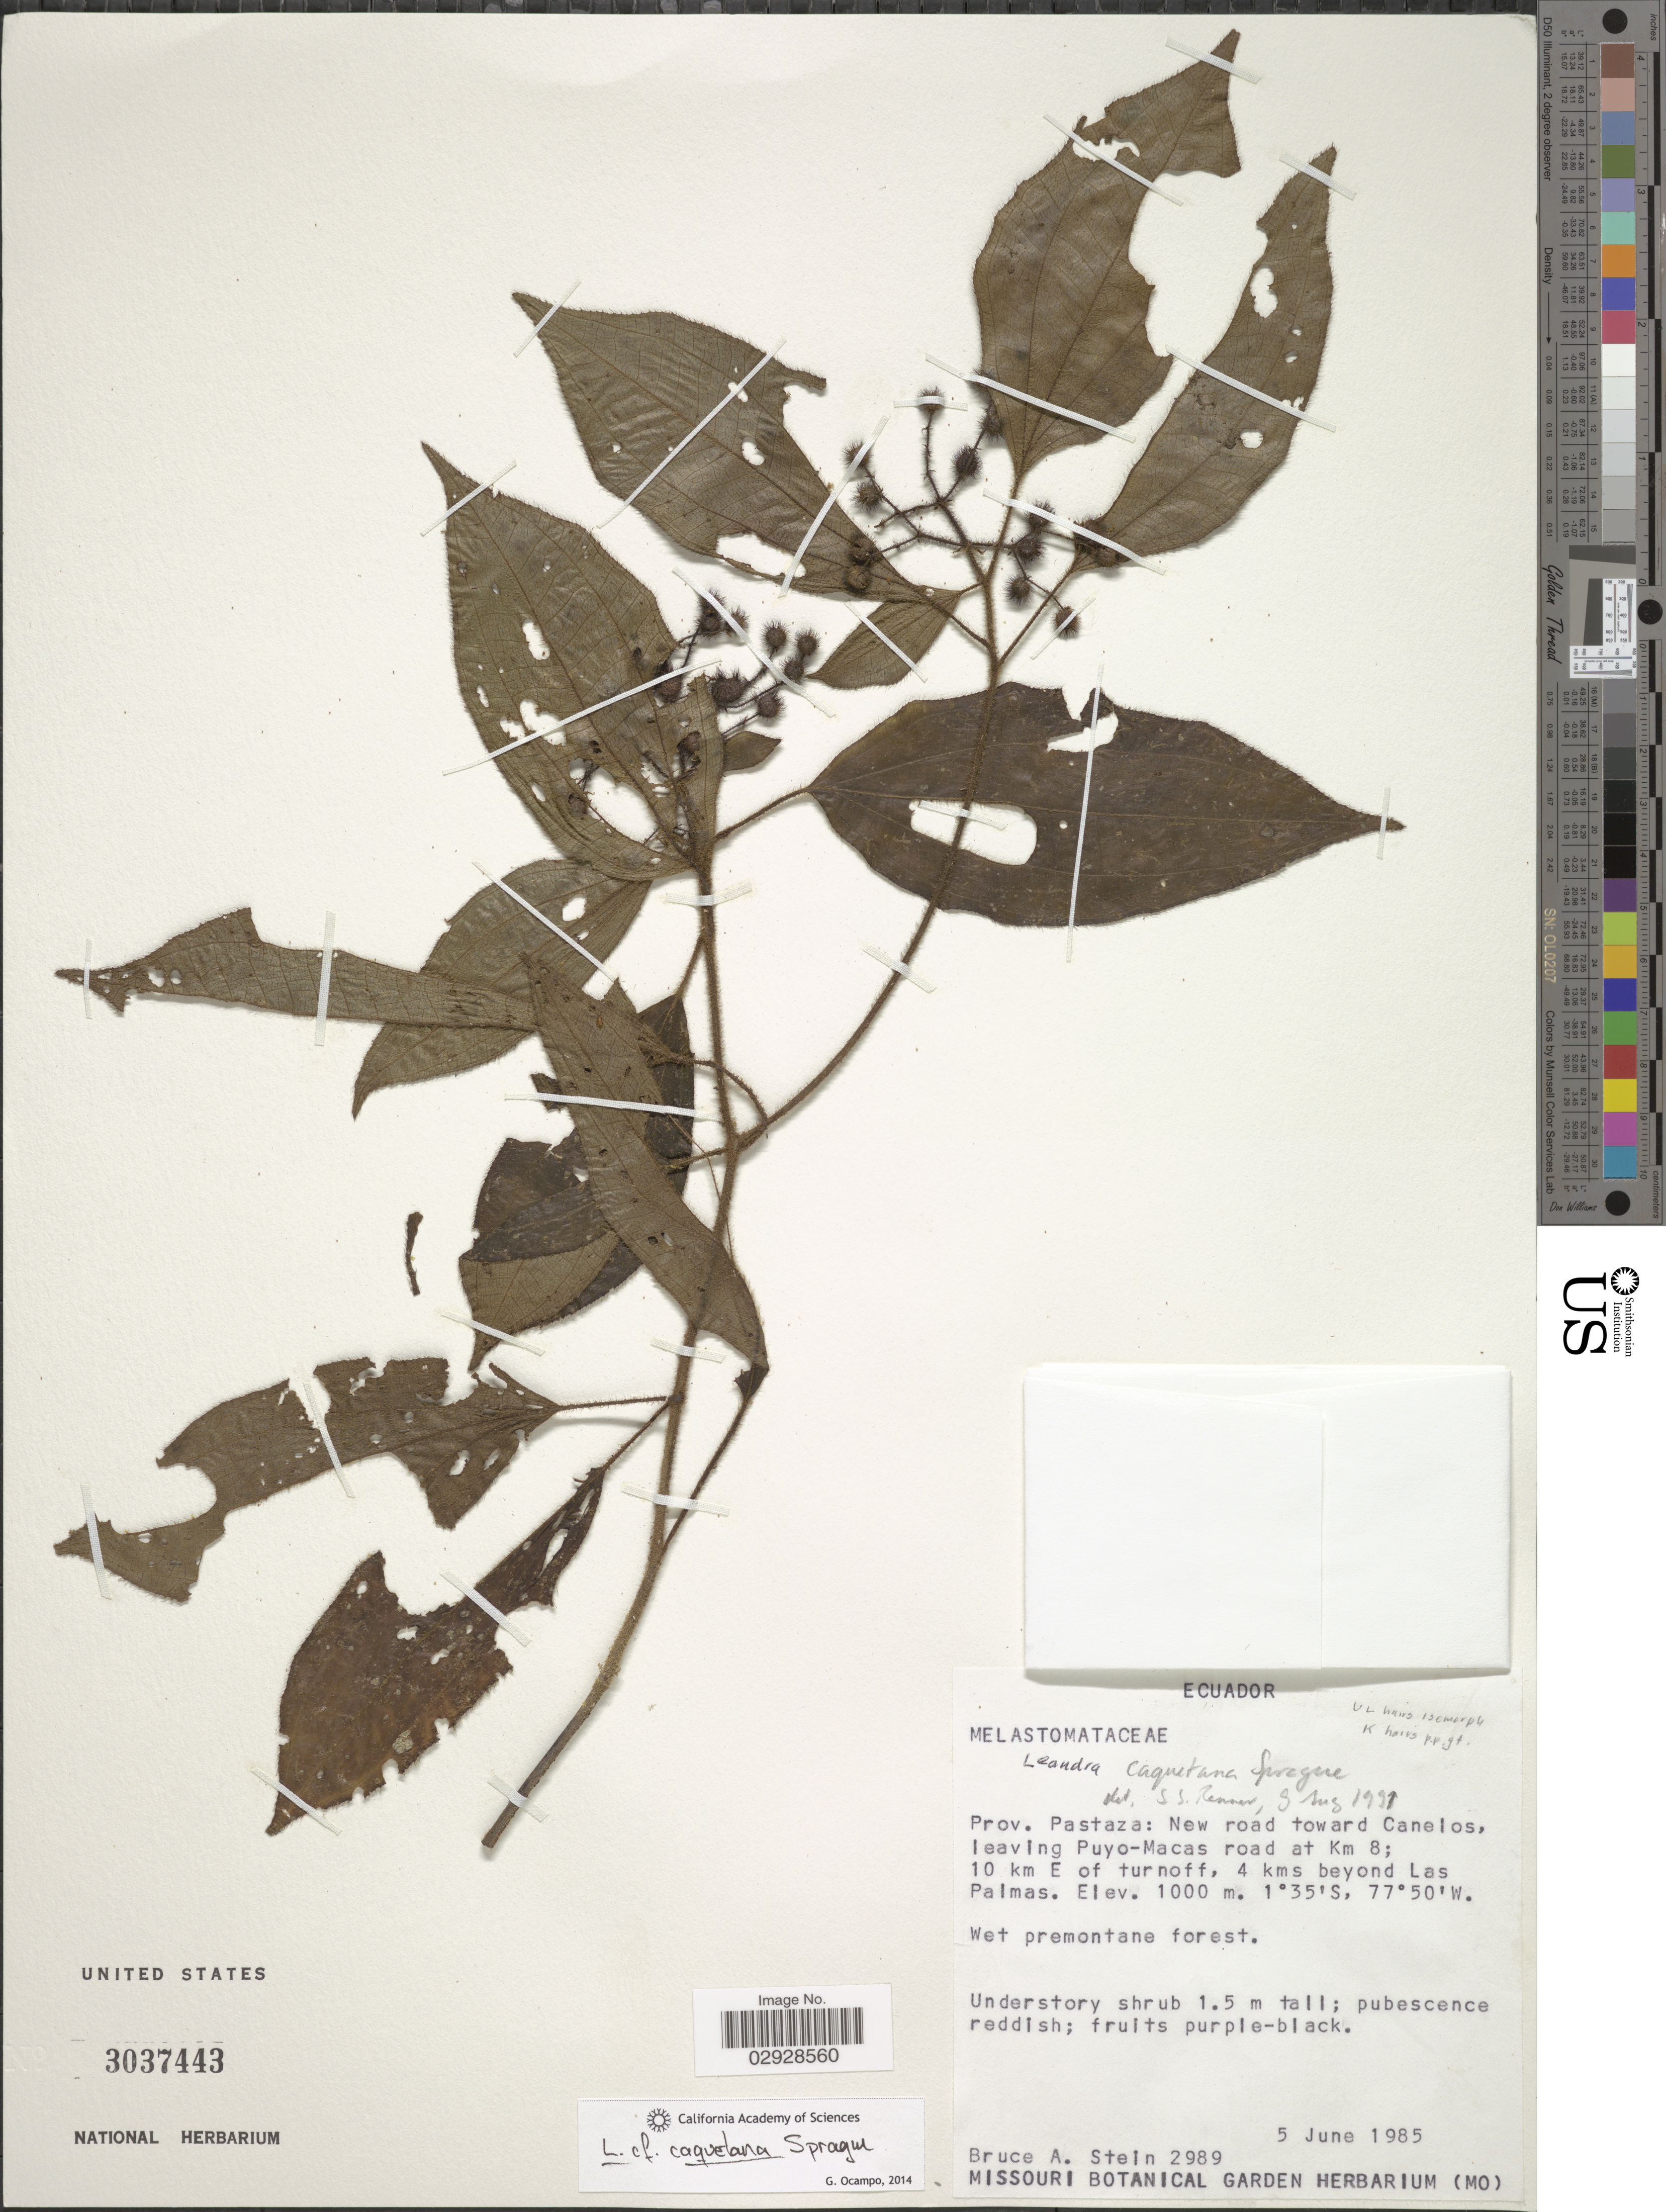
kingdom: Plantae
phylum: Tracheophyta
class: Magnoliopsida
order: Myrtales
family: Melastomataceae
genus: Leandra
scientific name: Leandra caquetana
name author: Sprague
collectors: B. A. Stein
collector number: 2989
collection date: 1985-06-05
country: Ecuador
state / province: Pastaza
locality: New road toward Canelos, leaving Puyo-Macas road at Km 8; 10 km E of turnoff, 4 kms beyond Las Palmas.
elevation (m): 1000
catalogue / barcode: US 3037443